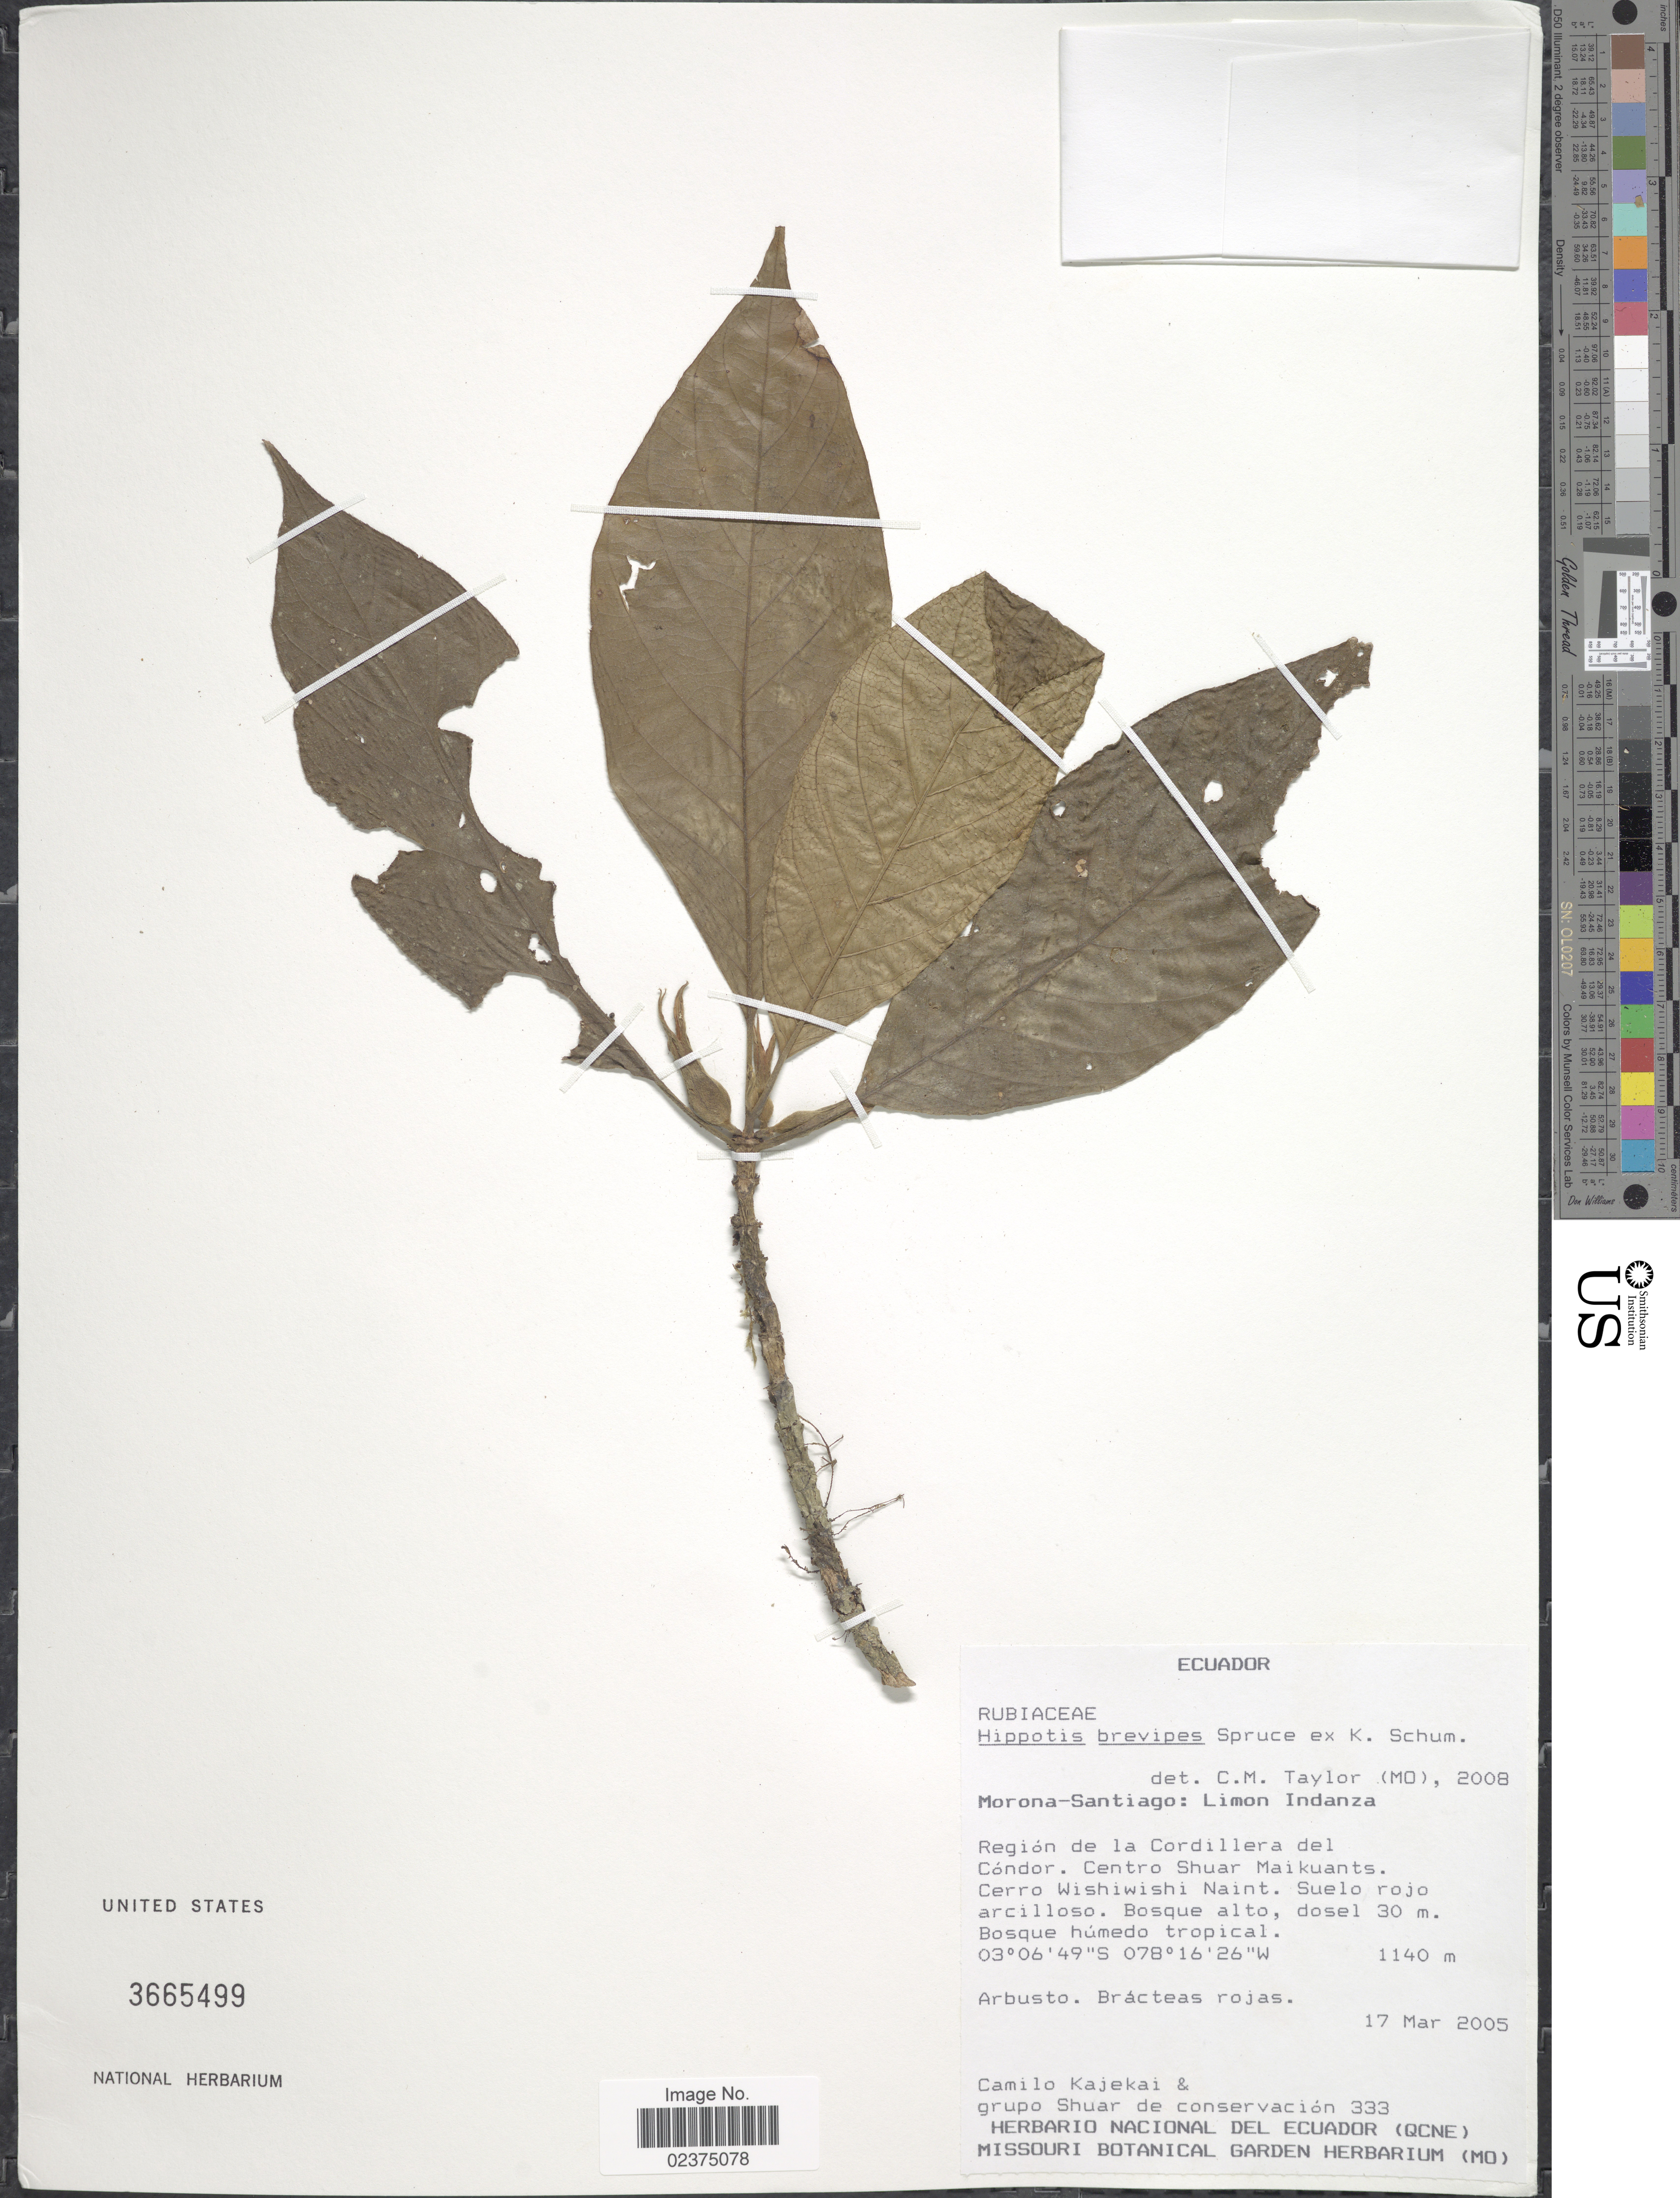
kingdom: Plantae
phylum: Tracheophyta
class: Magnoliopsida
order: Gentianales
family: Rubiaceae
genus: Hippotis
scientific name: Hippotis brevipes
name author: Spruce ex K. Schum.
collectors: C. Kajekai & Grupo Shuar de conservación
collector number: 333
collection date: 2005-03-17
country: Ecuador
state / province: Morona-Santiago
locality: Limon Indanza, Regiom de la Corfdillera del Condor, Centro Shuar Maikuants, Cerro Wishiwishi Naint, Suelo rojo arcilloso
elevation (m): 1140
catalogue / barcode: US 3665499